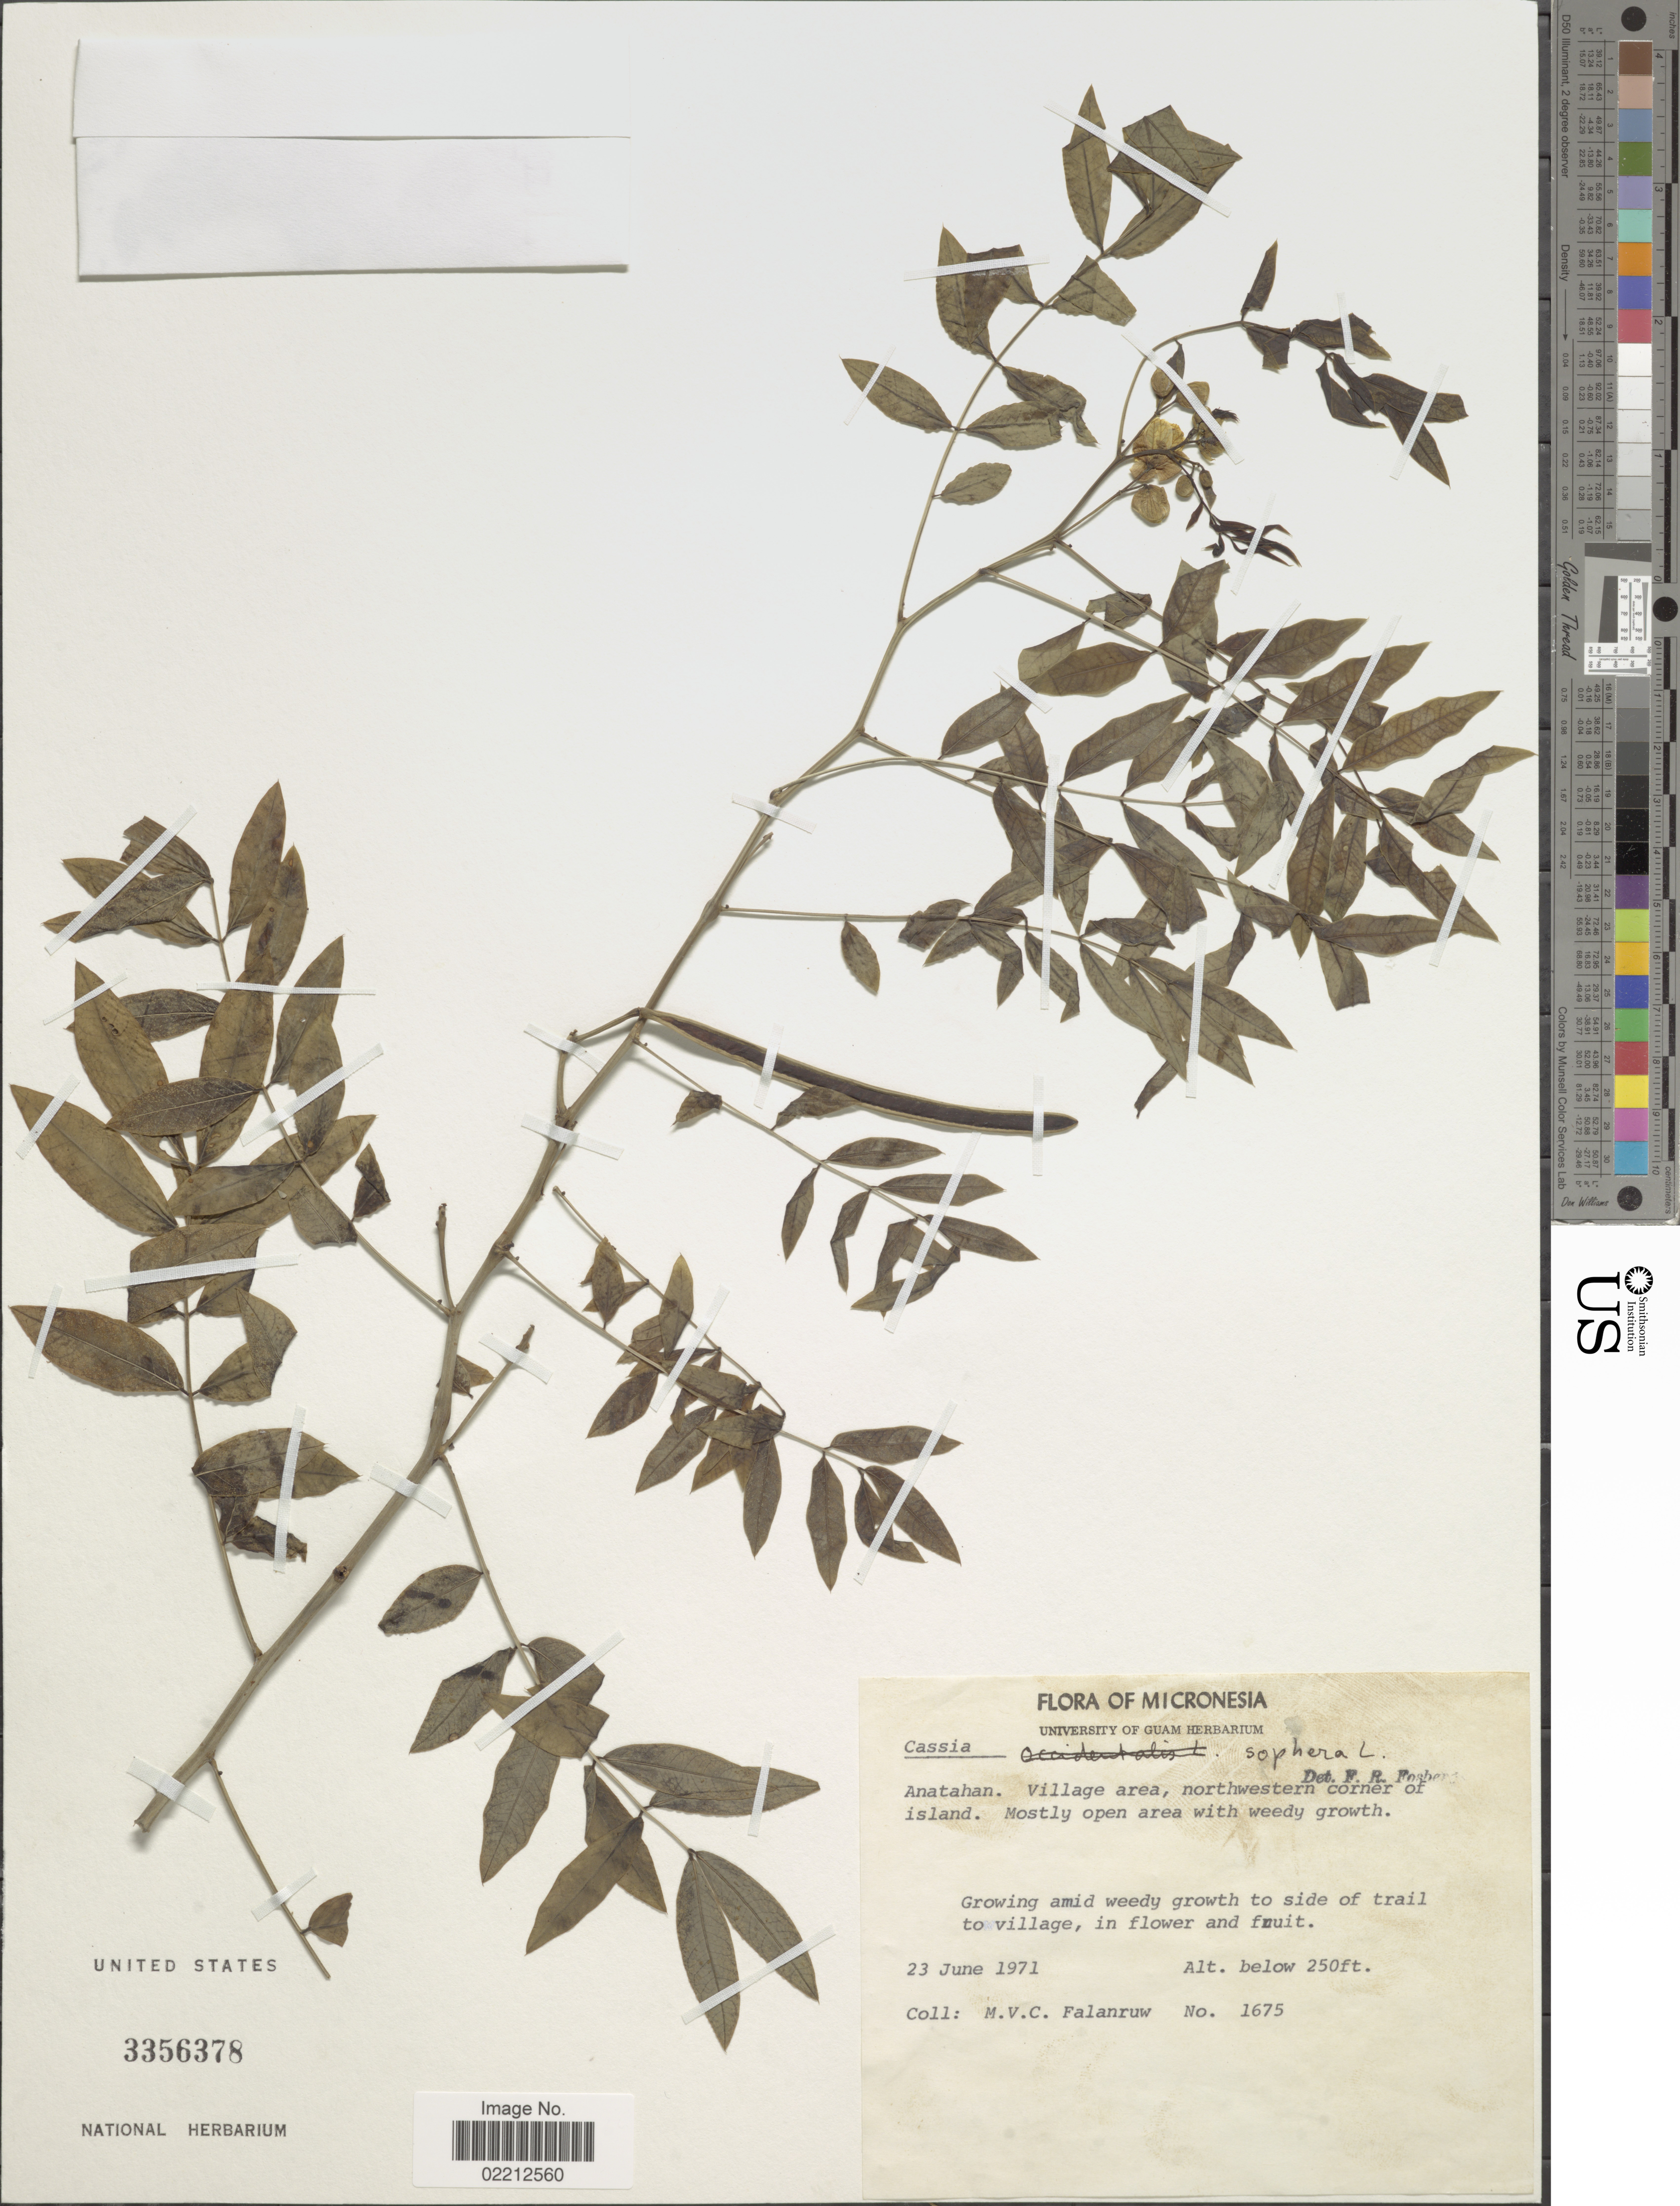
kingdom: Plantae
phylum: Tracheophyta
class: Magnoliopsida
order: Fabales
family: Fabaceae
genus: Senna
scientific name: Senna sophera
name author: (L.) Roxb.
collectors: M. V. Falanruw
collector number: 1675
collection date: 1971-06-23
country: Northern Mariana Islands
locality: Micronesia, Anatahan. Village area, northwestern corner of island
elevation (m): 76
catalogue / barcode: US 3356378